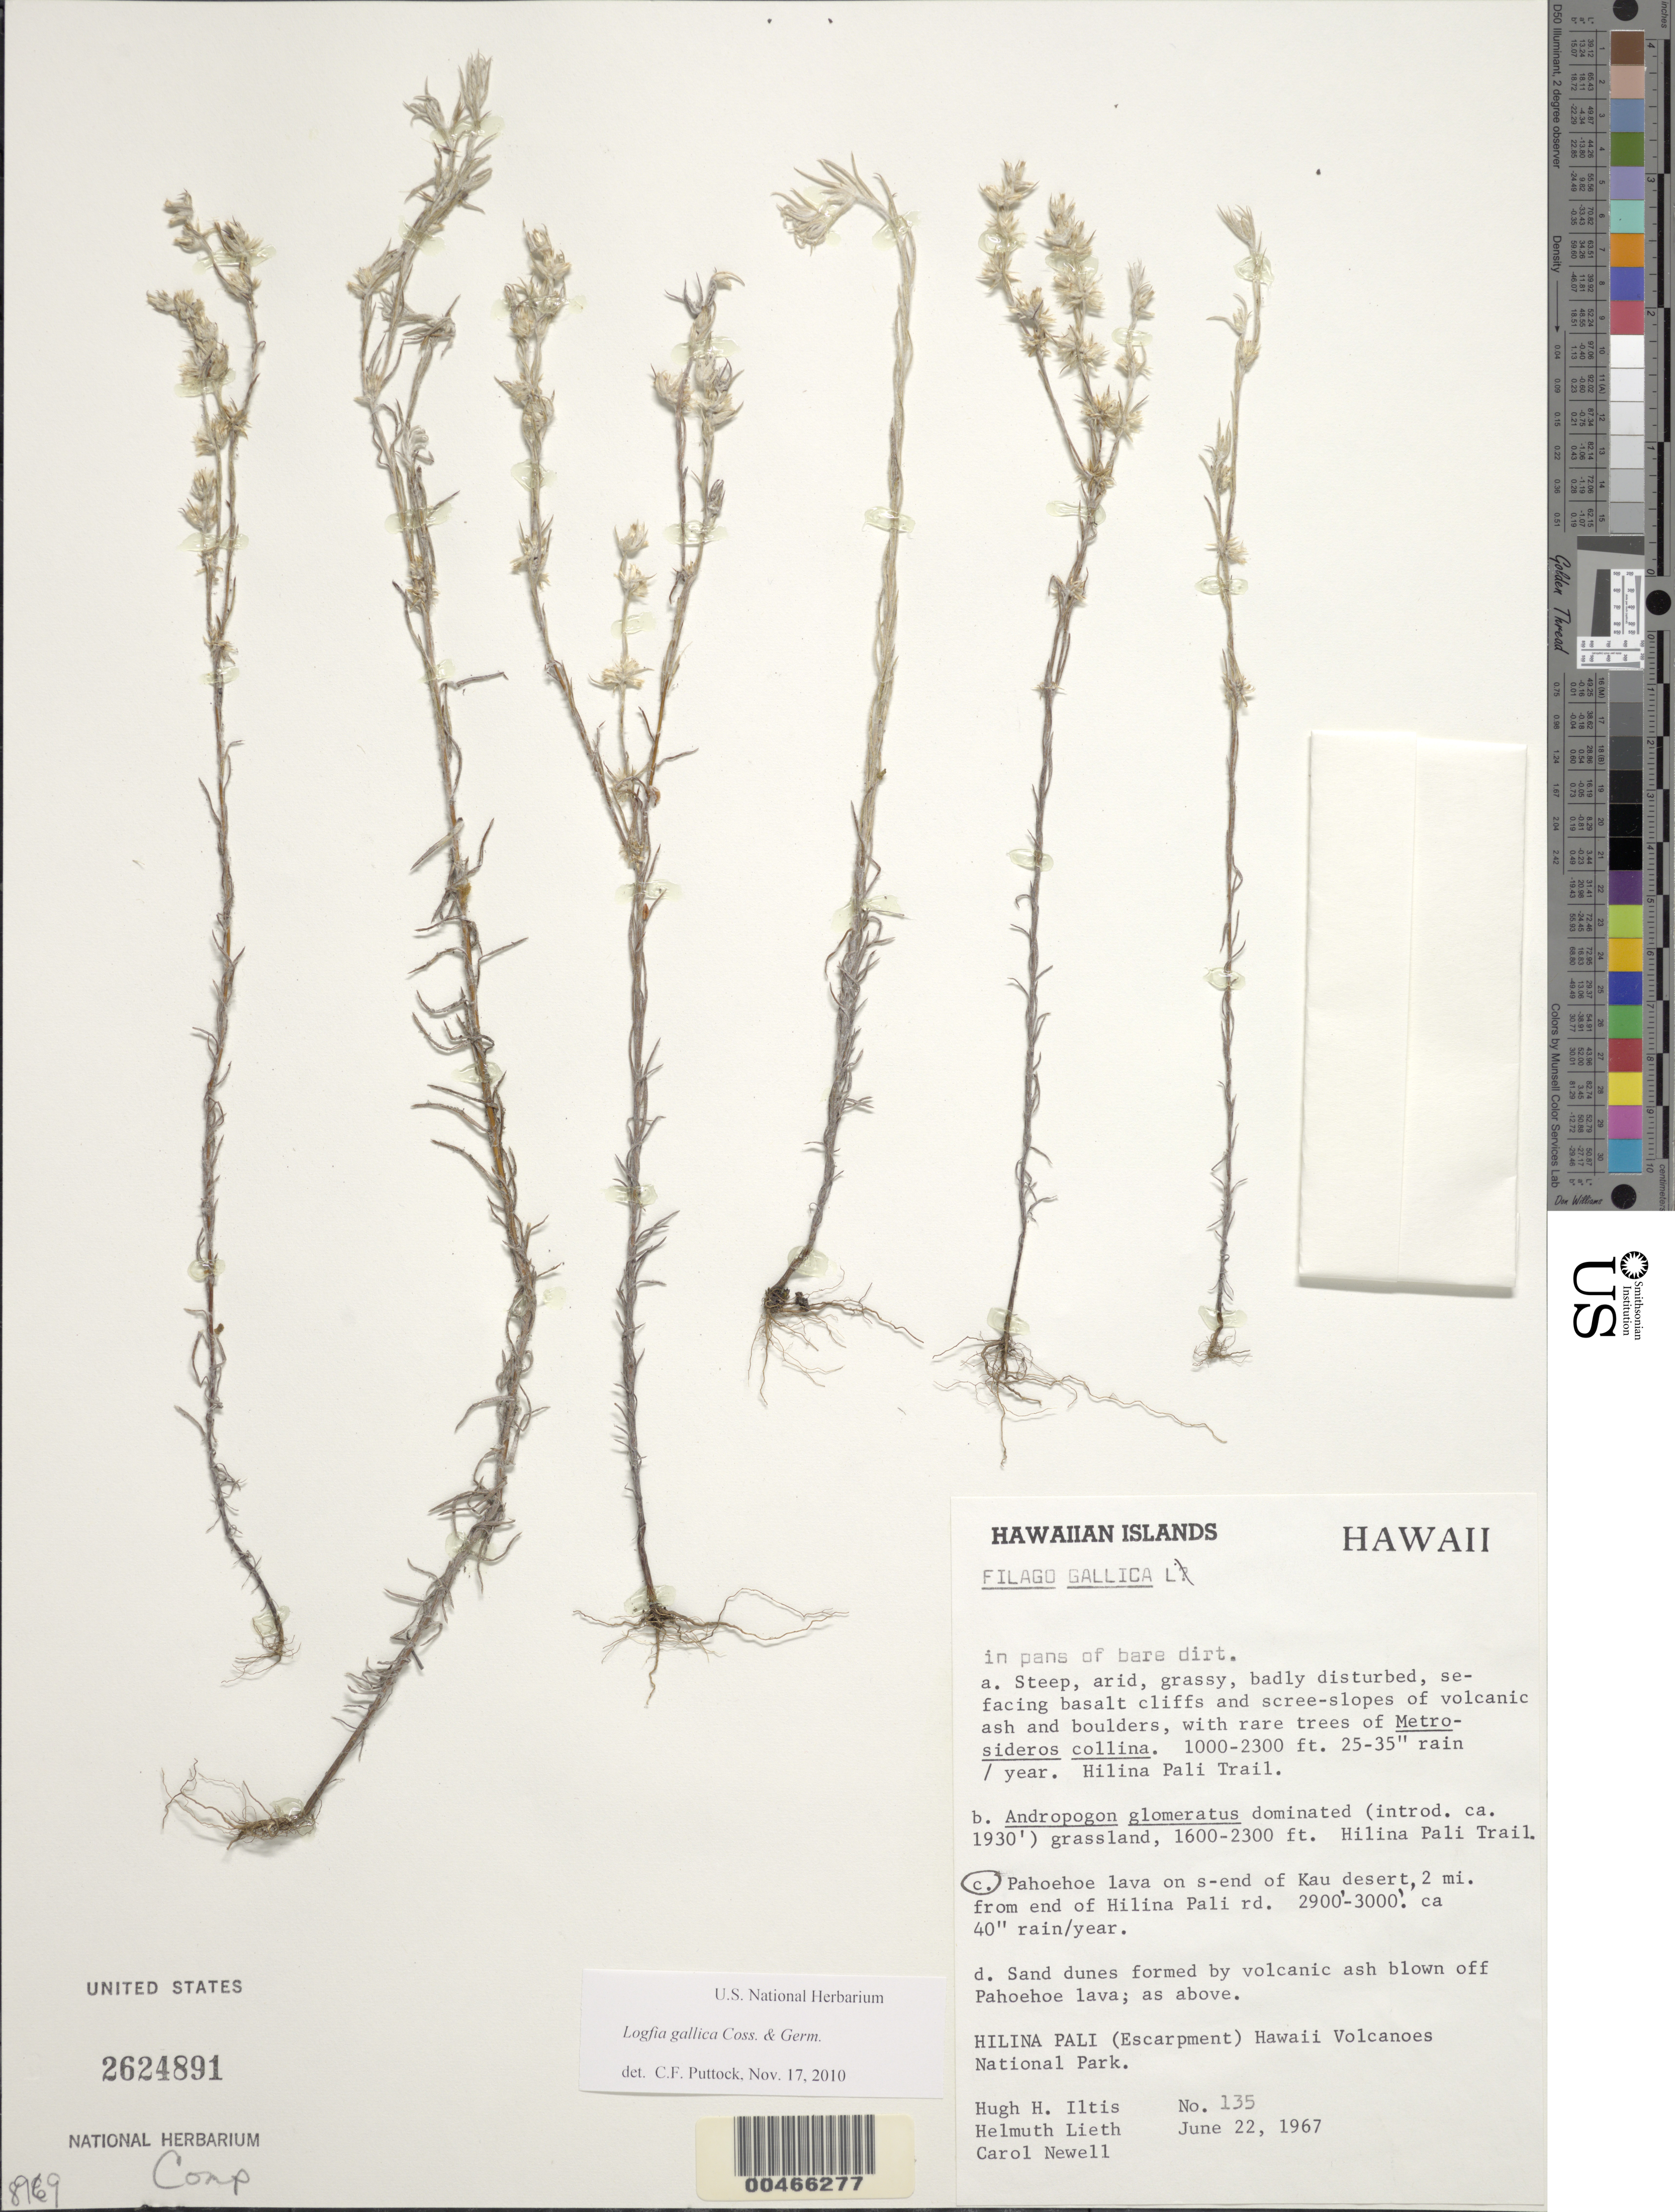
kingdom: Plantae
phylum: Tracheophyta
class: Magnoliopsida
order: Asterales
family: Asteraceae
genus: Filago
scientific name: Filago gallica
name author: L.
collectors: H. H. Iltis, H. Lieth & C. Newell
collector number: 135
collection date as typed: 22 Jun 1967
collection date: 1967-06-22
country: United States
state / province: Hawaii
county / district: Hawaii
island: Hawaii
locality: Hilina Pali (Escarpment) Hawaii Volcanoes National Park, Hilina Pali Trail, Kau desert, 2 mi from end of Hilina Pali Rd.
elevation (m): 884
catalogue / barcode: US 2624891